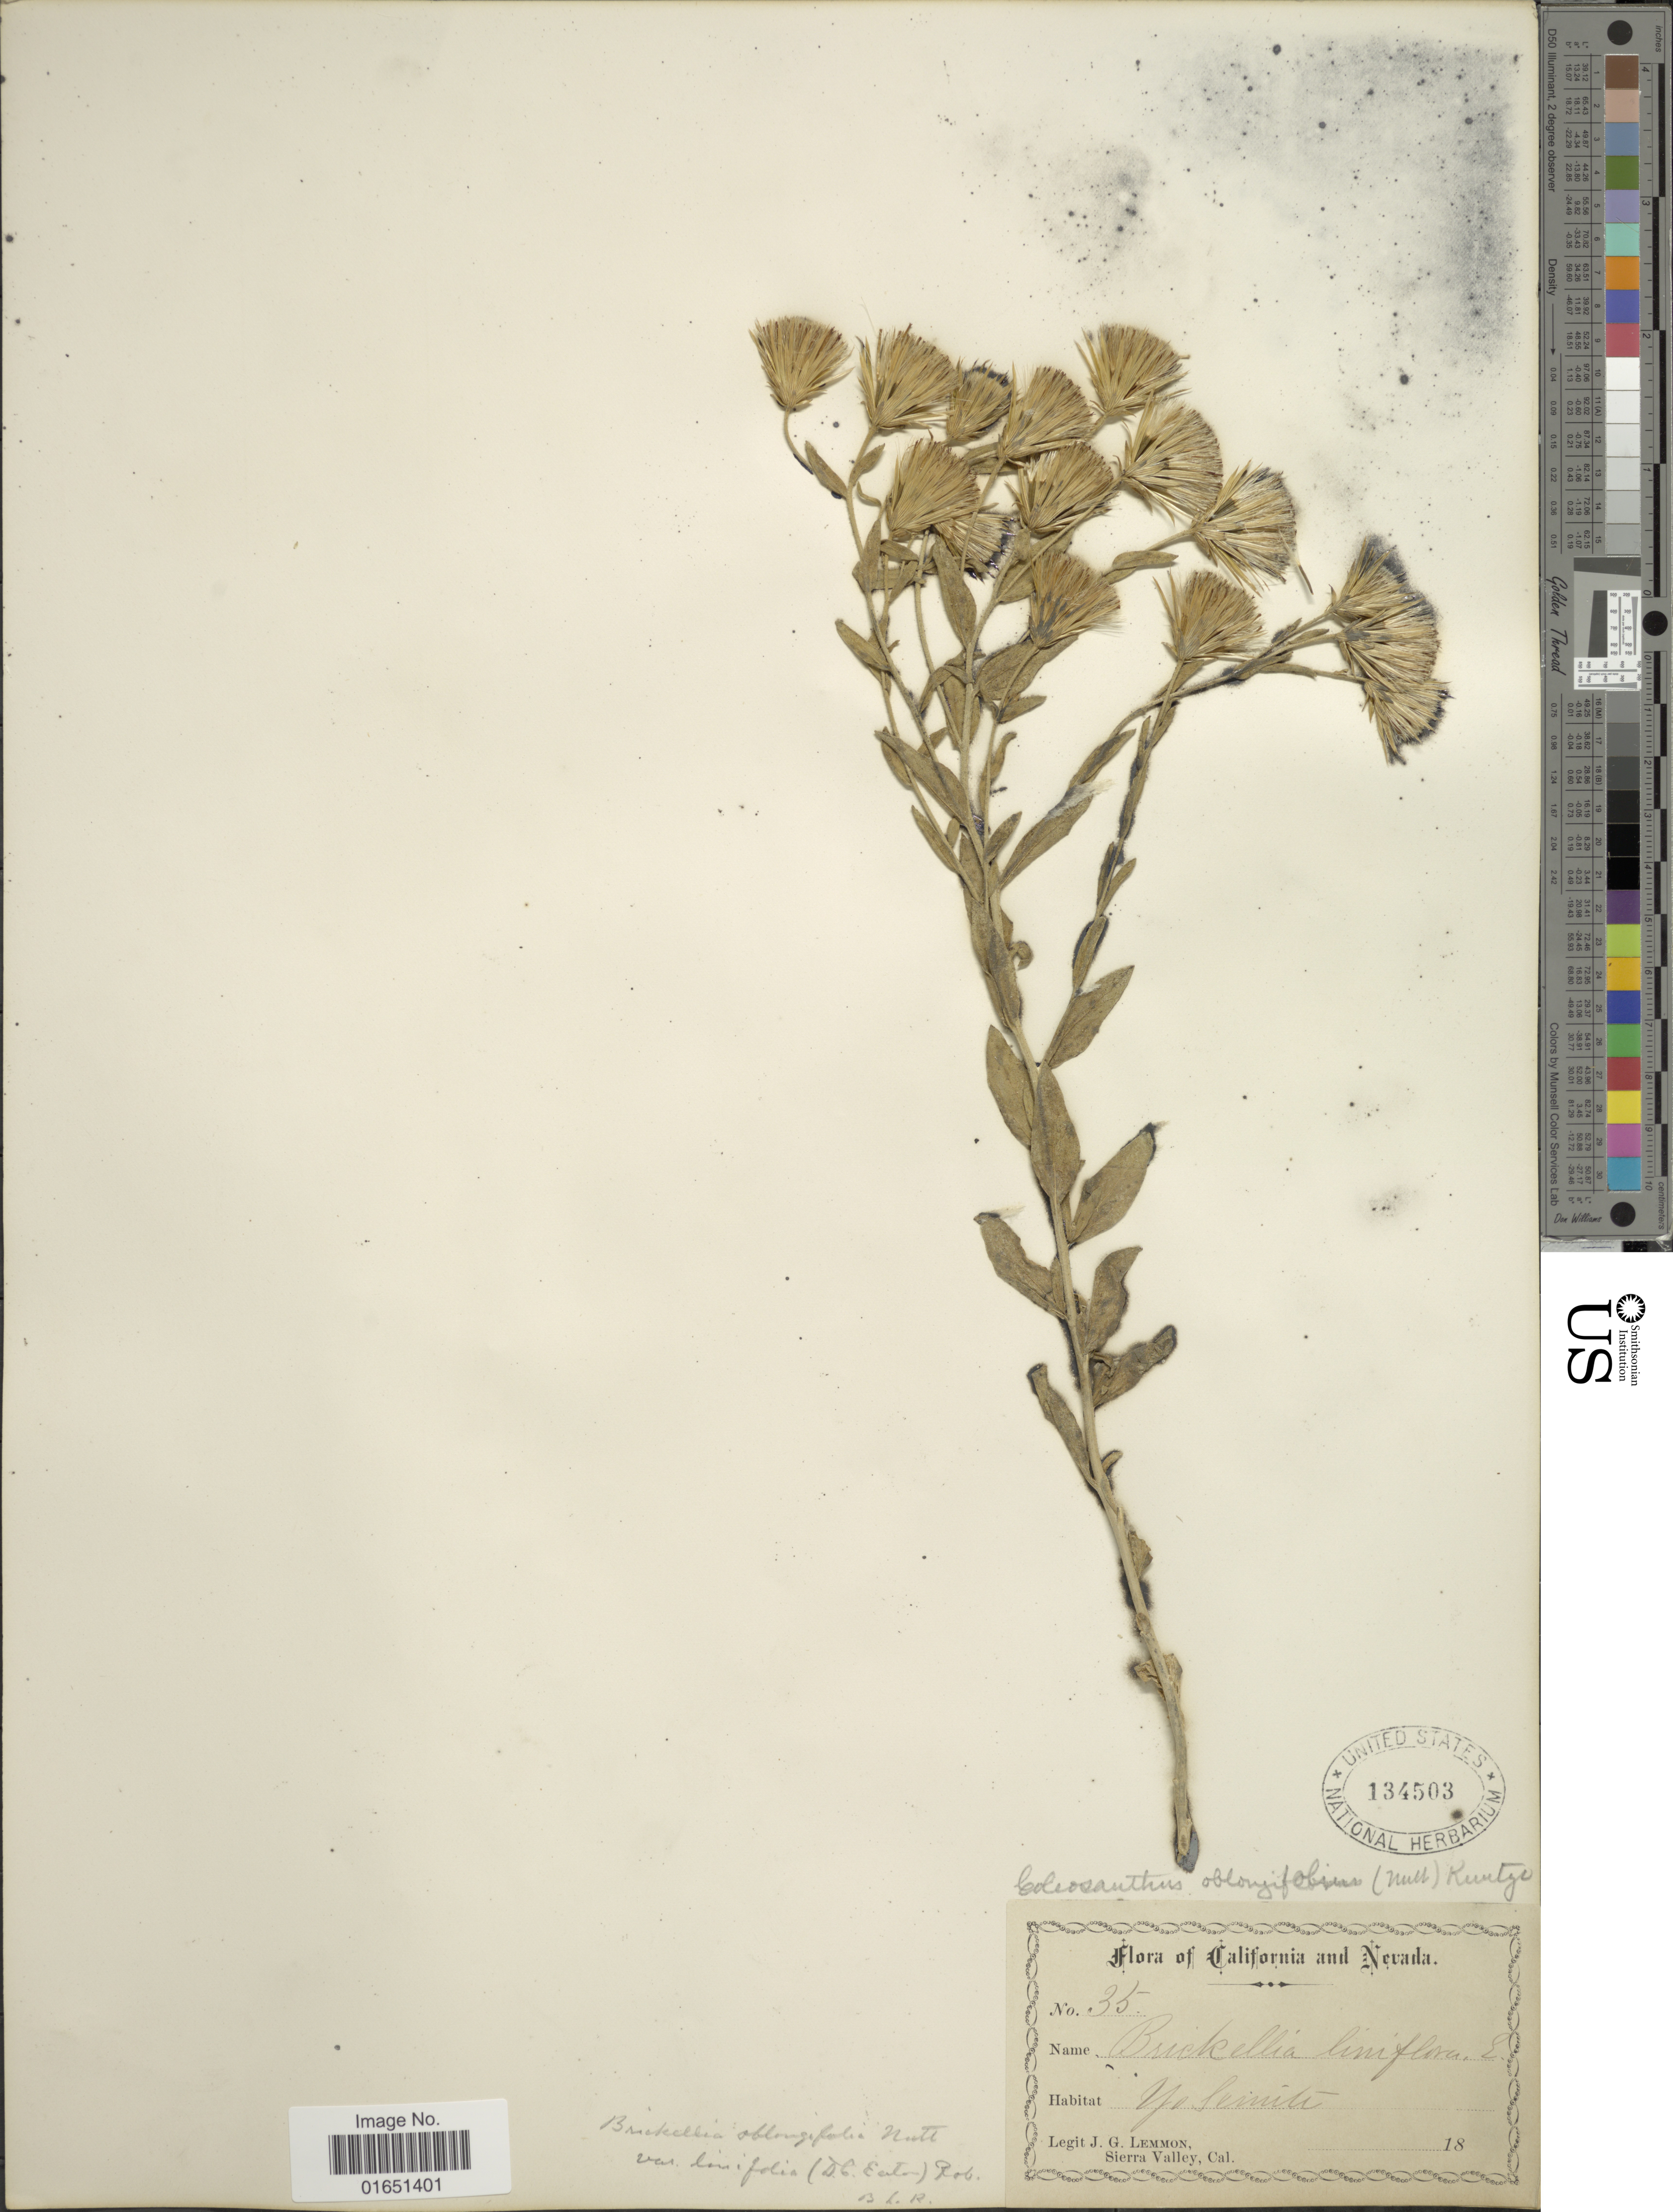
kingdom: Plantae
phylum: Tracheophyta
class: Magnoliopsida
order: Asterales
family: Asteraceae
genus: Brickellia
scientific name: Brickellia oblongifolia var. linifolia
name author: (D.C. Eaton) B.L. Rob.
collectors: J. Lemmon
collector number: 35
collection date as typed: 18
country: United States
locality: California and Nevada, Yosemite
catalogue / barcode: US 134503